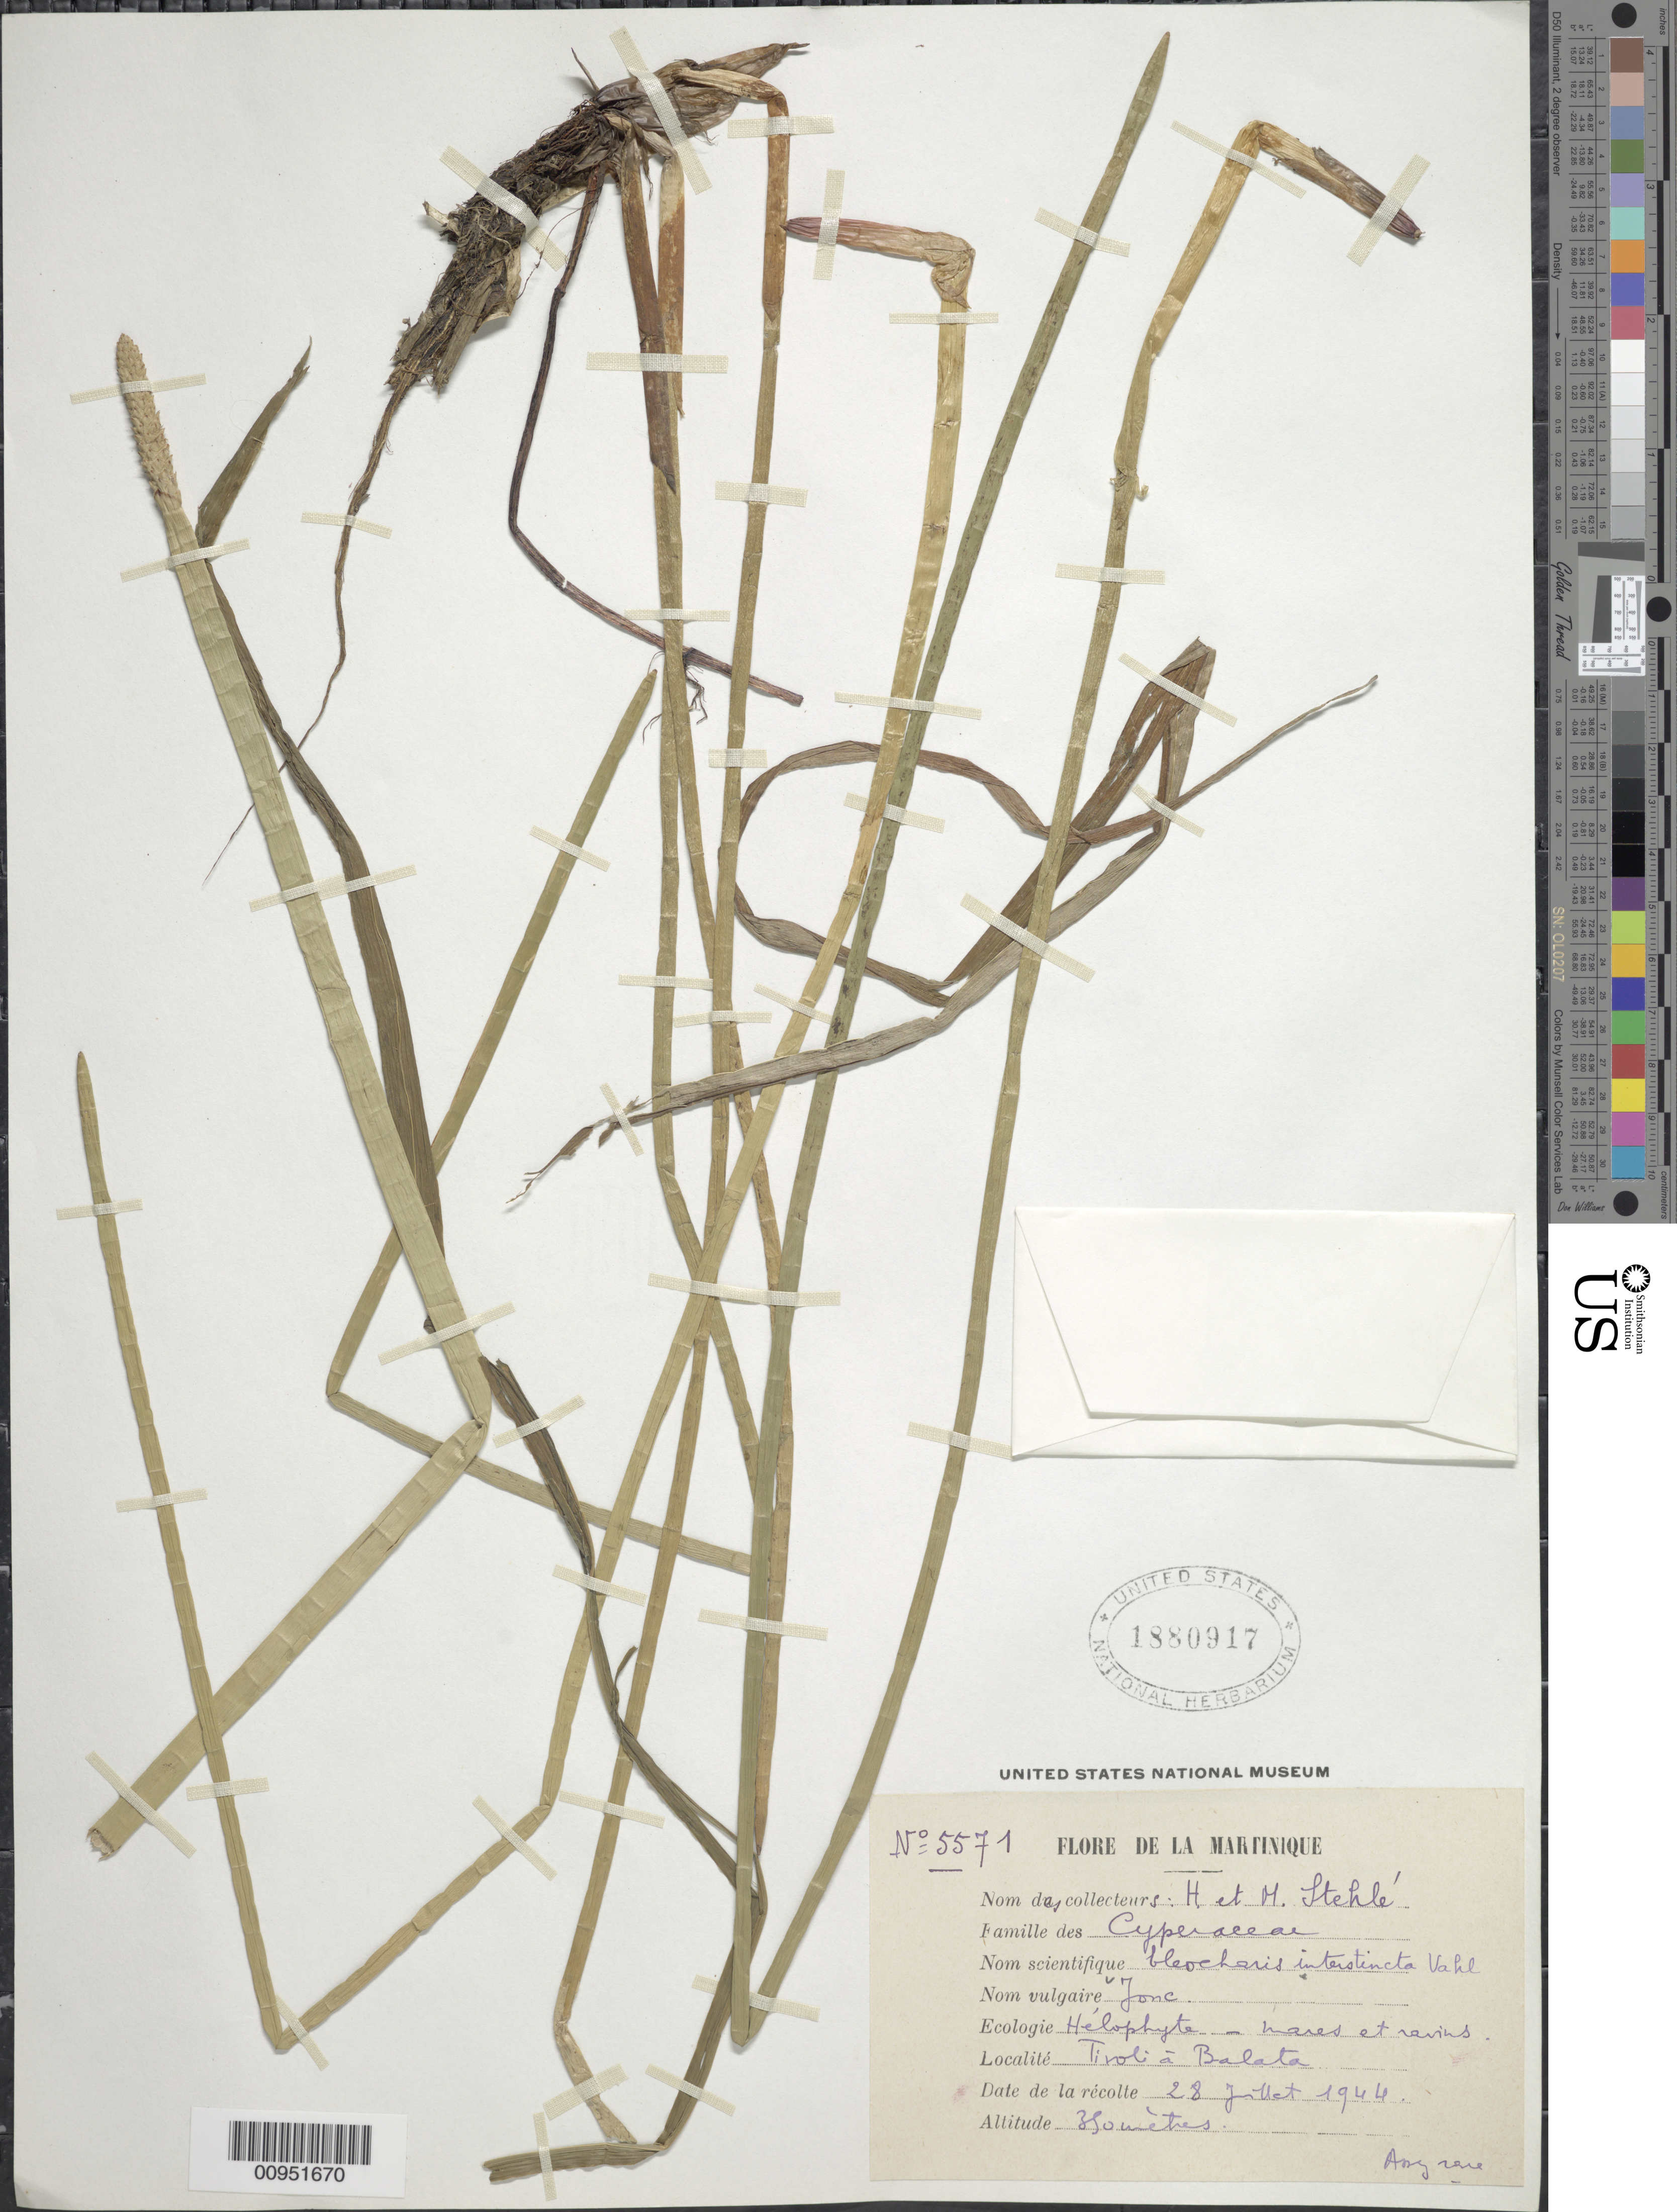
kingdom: Plantae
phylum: Tracheophyta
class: Liliopsida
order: Poales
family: Cyperaceae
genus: Eleocharis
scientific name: Eleocharis interstincta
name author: (Vahl) Roem. & Schult.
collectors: H. Stehlé & M. Stehlé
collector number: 5571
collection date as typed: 28 Jul 1944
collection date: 1944-07-28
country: Martinique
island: Martinique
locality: Tivoli à Balata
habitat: Helophyte a mares et ravins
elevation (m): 350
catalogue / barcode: US 1880917